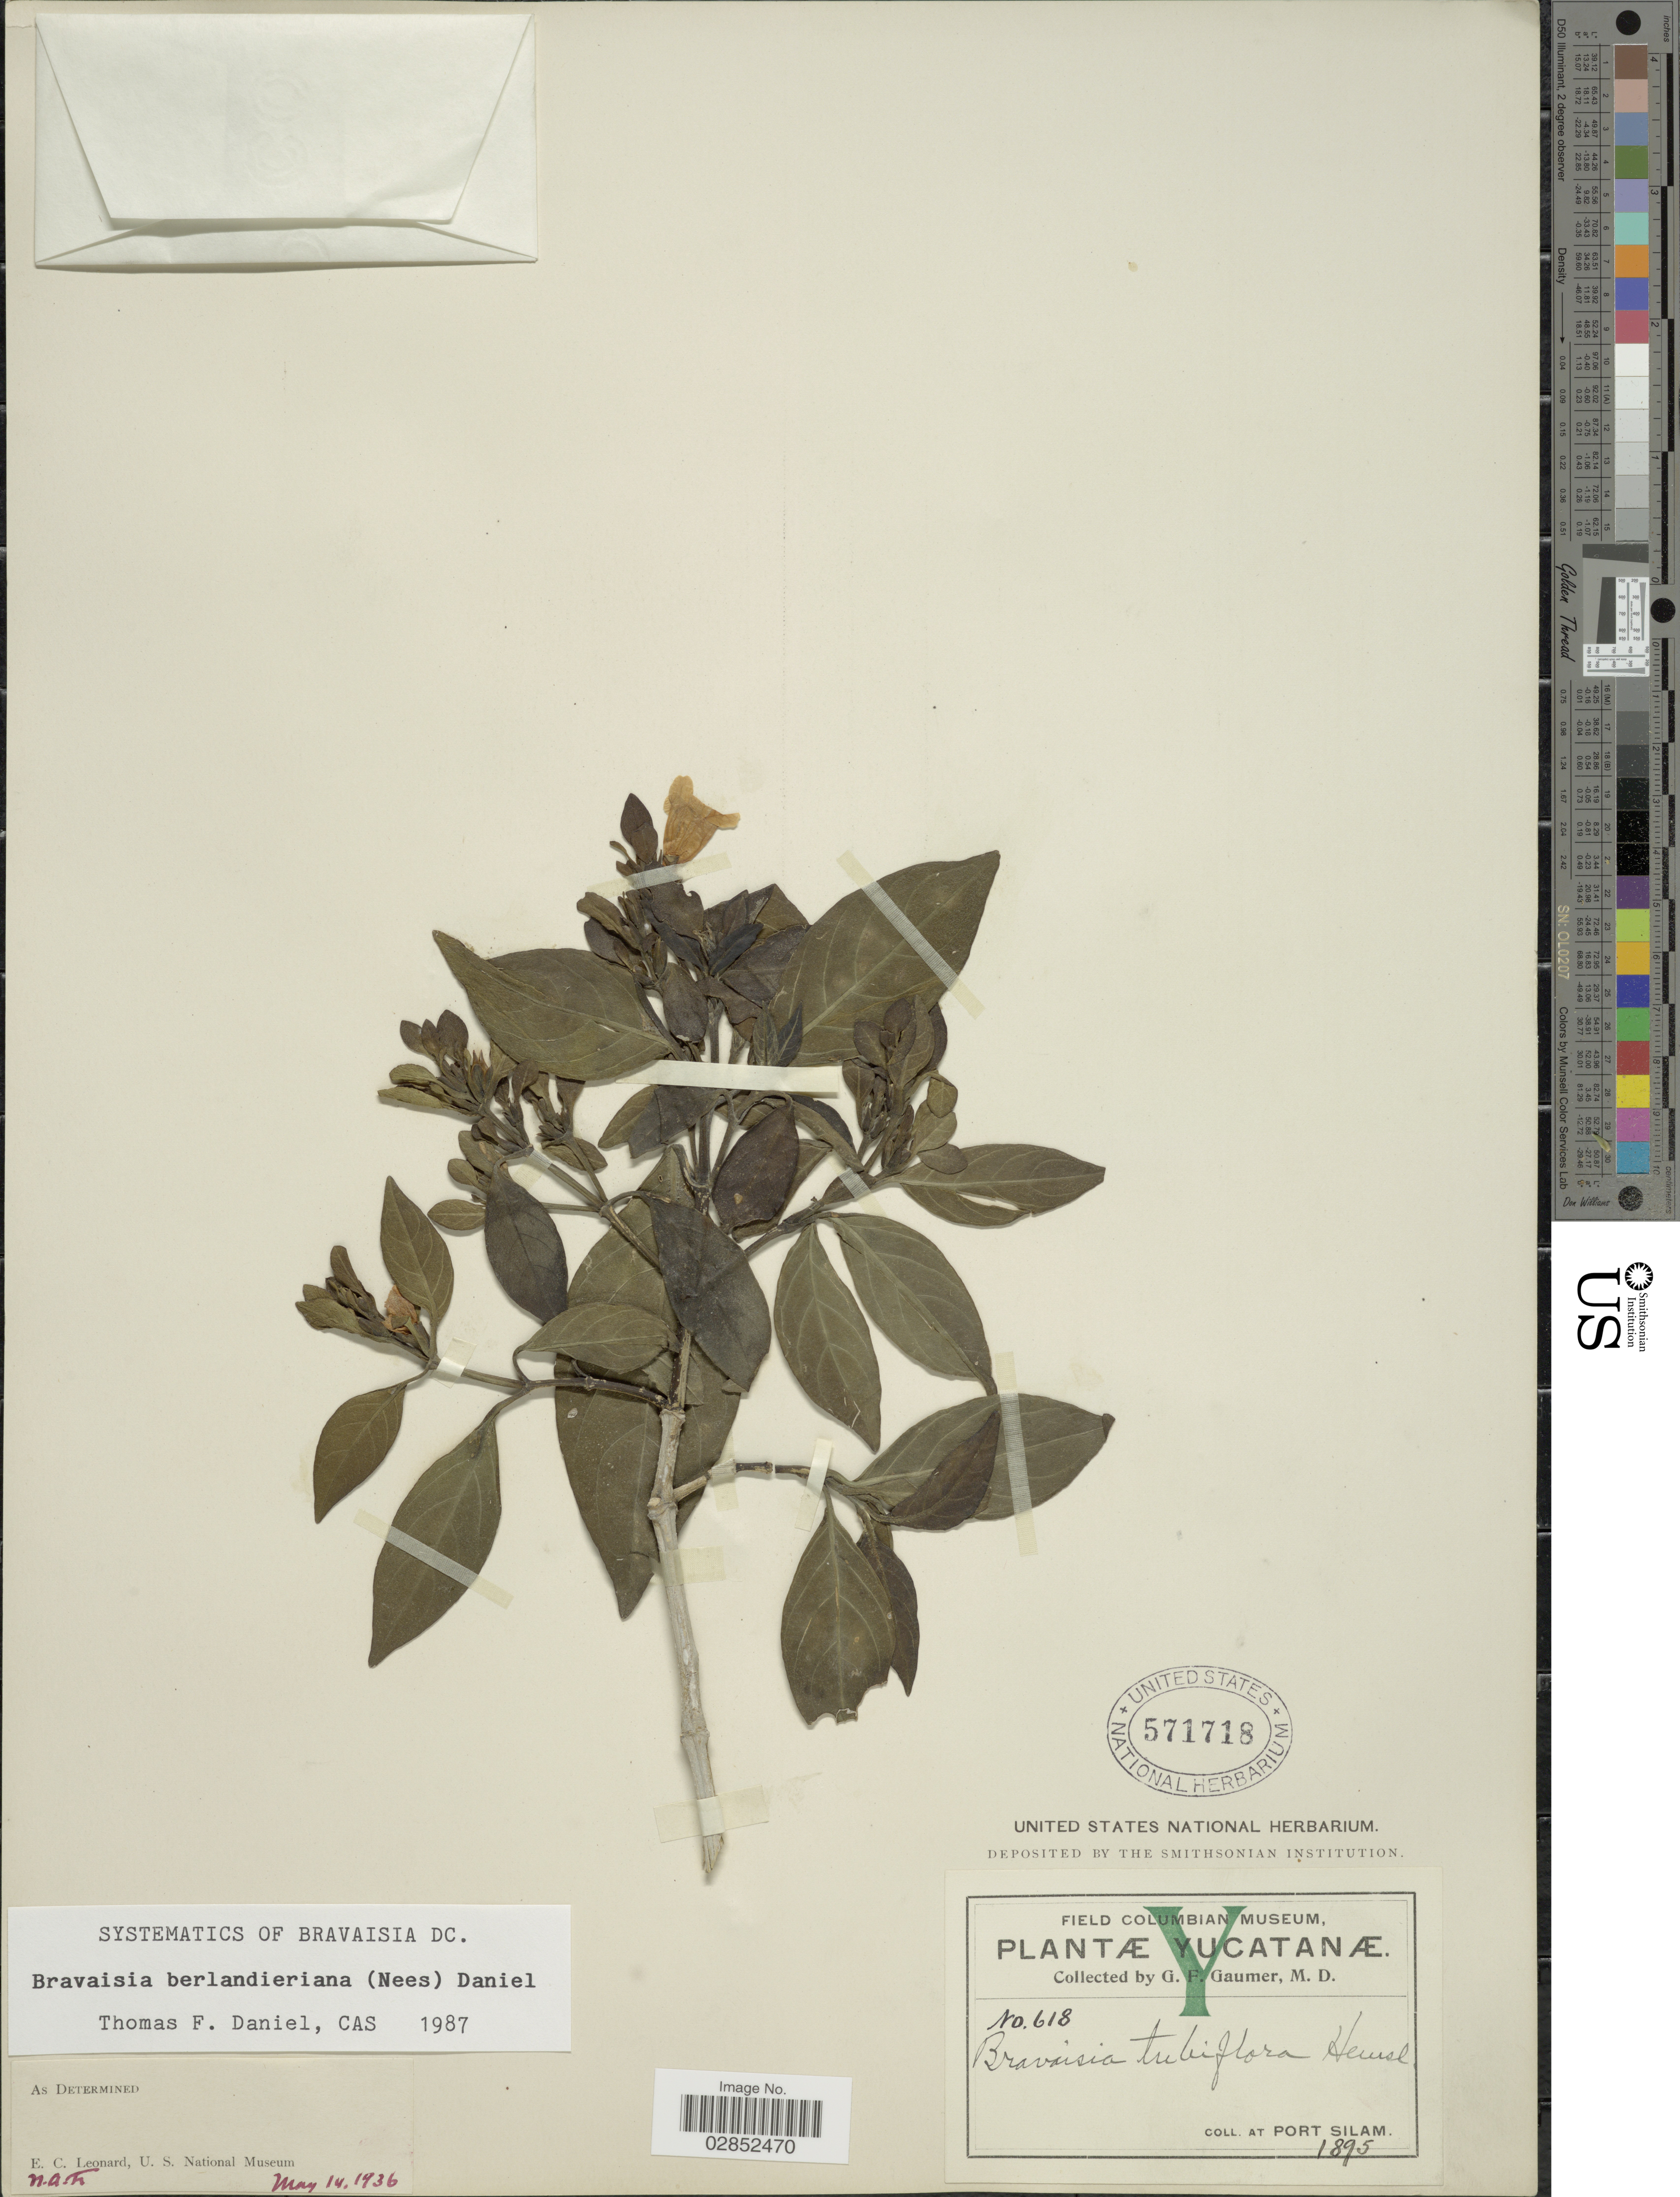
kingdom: Plantae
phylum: Tracheophyta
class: Magnoliopsida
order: Lamiales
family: Acanthaceae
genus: Bravaisia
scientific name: Bravaisia berlandieriana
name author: (Nees) T.F. Daniel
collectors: G. F. Gaumer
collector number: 618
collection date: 1895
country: Mexico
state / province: Yucatán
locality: Yucatanæ, At Port Silam.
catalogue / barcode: US 571718